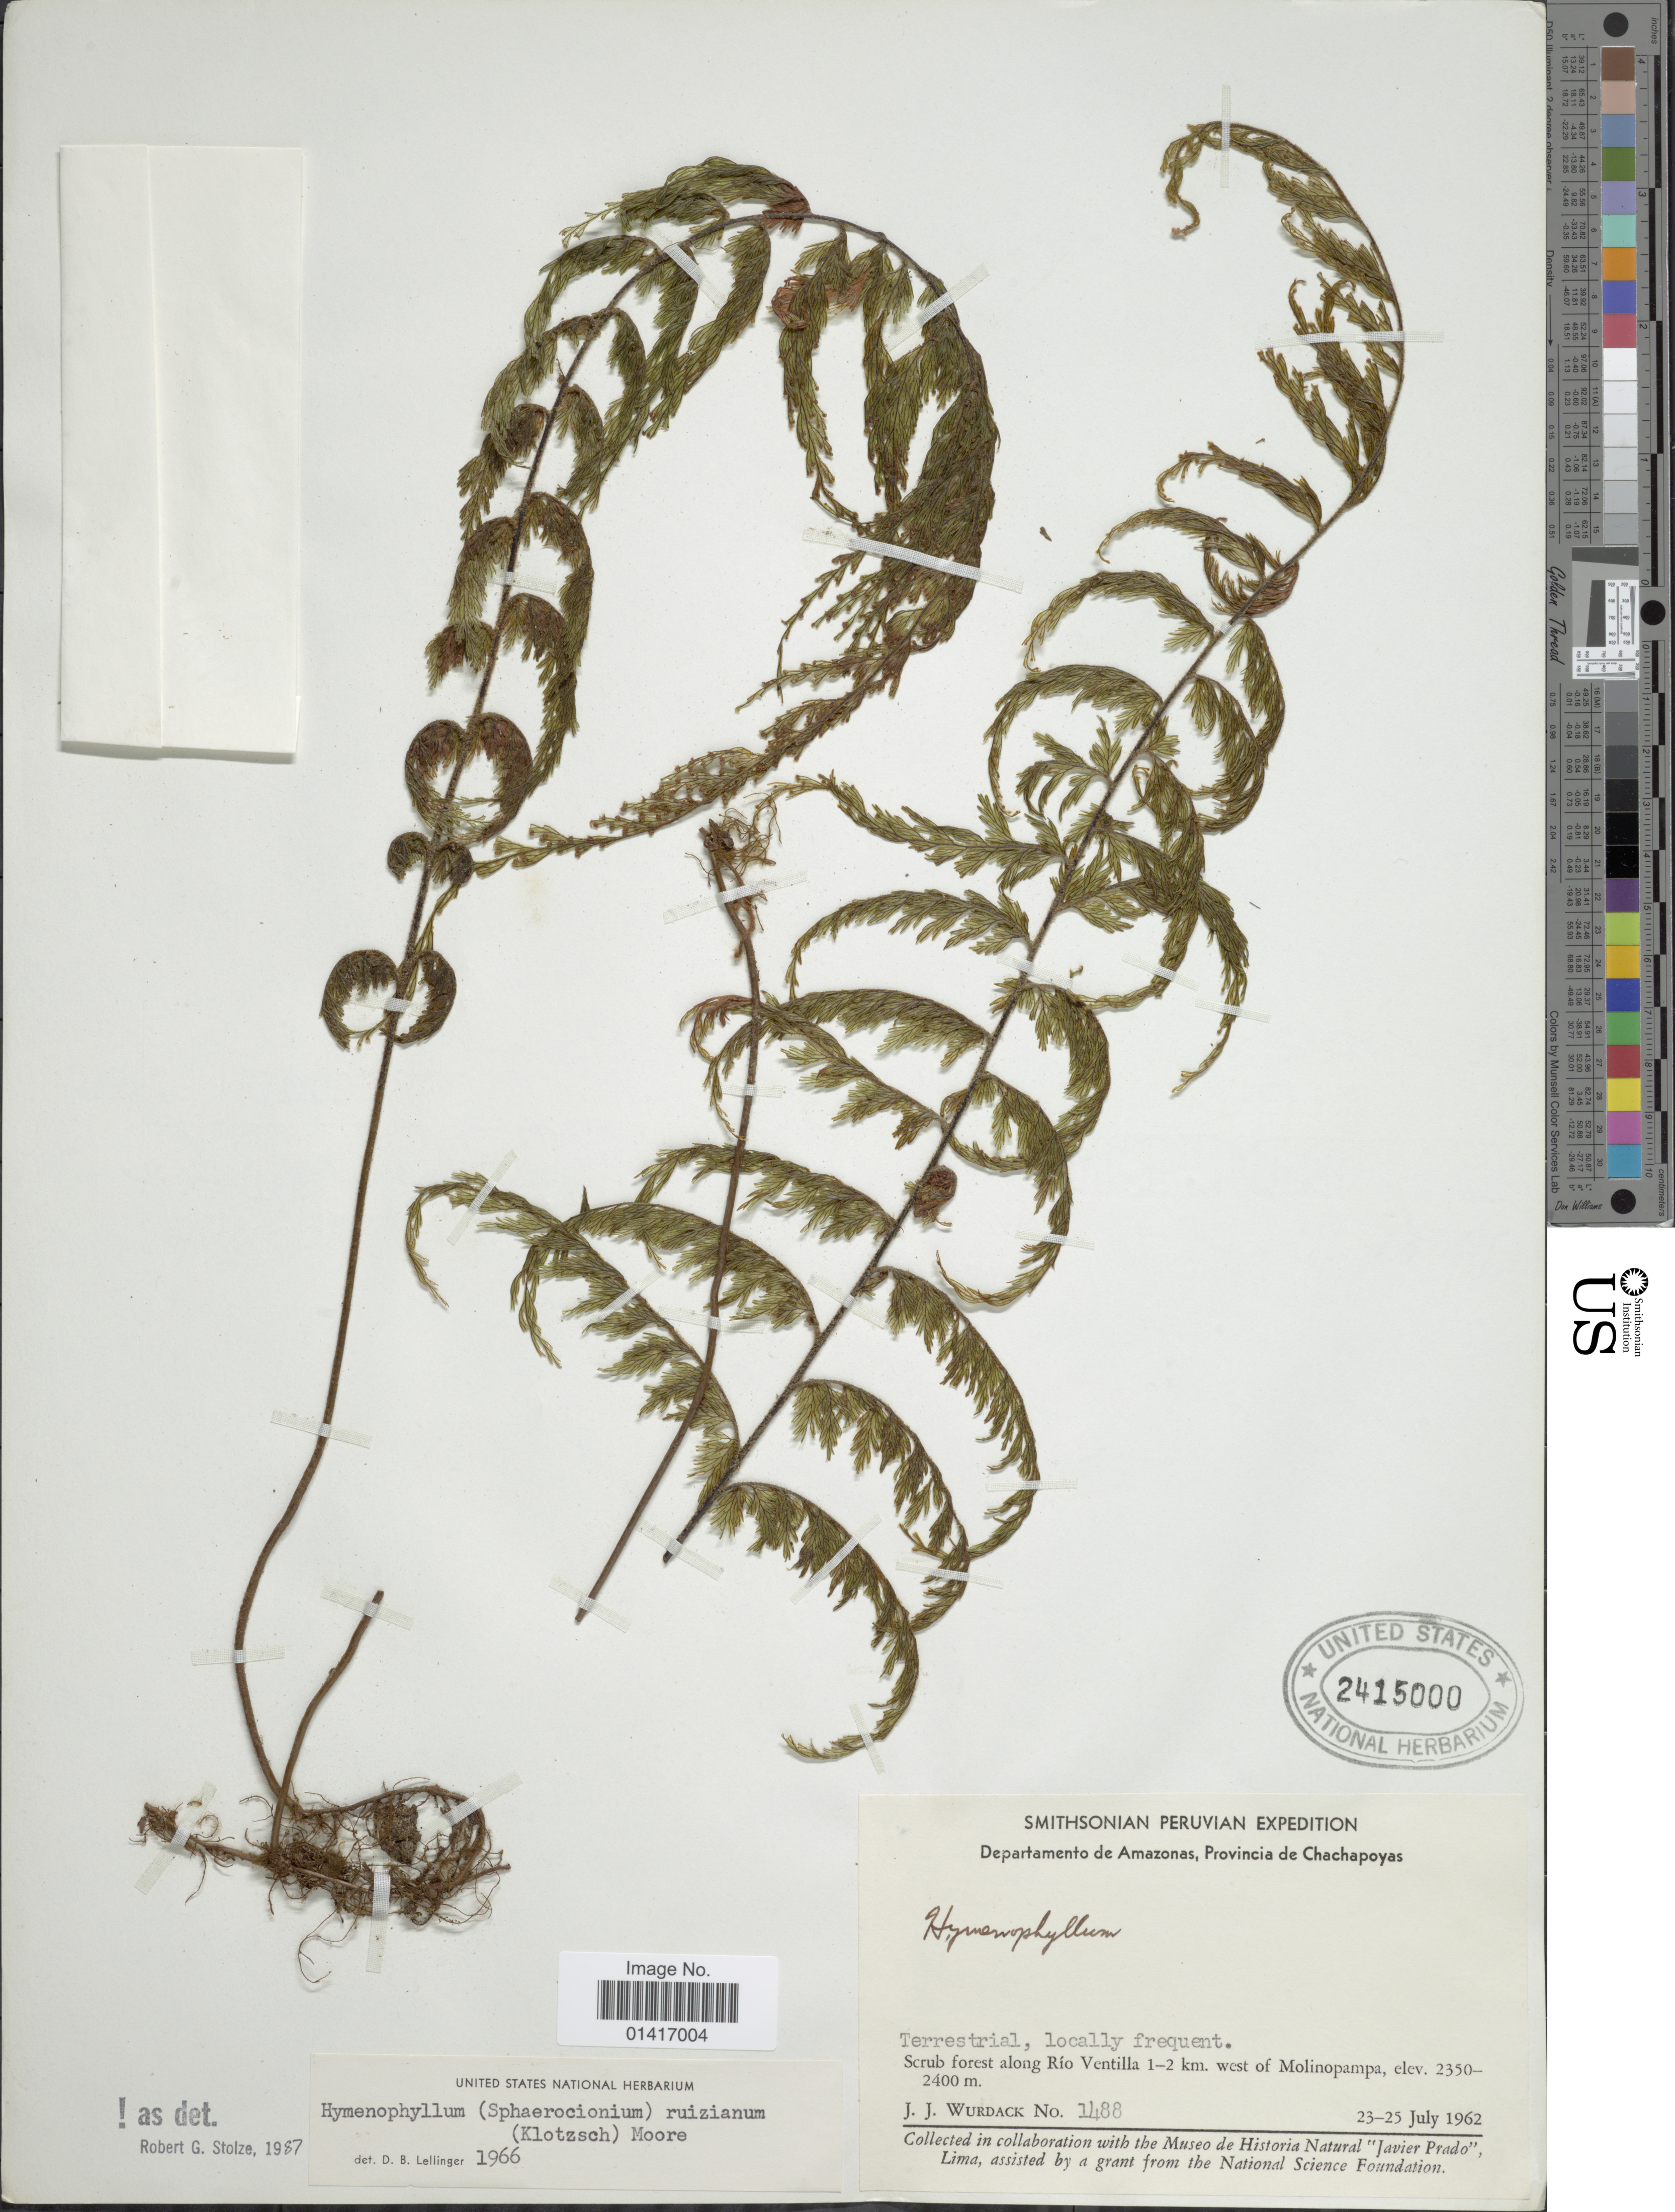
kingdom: Plantae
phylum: Tracheophyta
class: Polypodiopsida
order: Hymenophyllales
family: Hymenophyllaceae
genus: Hymenophyllum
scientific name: Hymenophyllum ruizianum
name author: (Klotzsch) Kunze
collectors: J. J. Wurdack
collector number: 1488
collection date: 1962-07-23/1962-07-25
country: Peru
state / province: Amazonas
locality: Terrestrial, locally frequent. Scrub forest along Río Ventilla 1-2 km, west of Molinopampa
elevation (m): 2350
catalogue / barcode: US 2415000